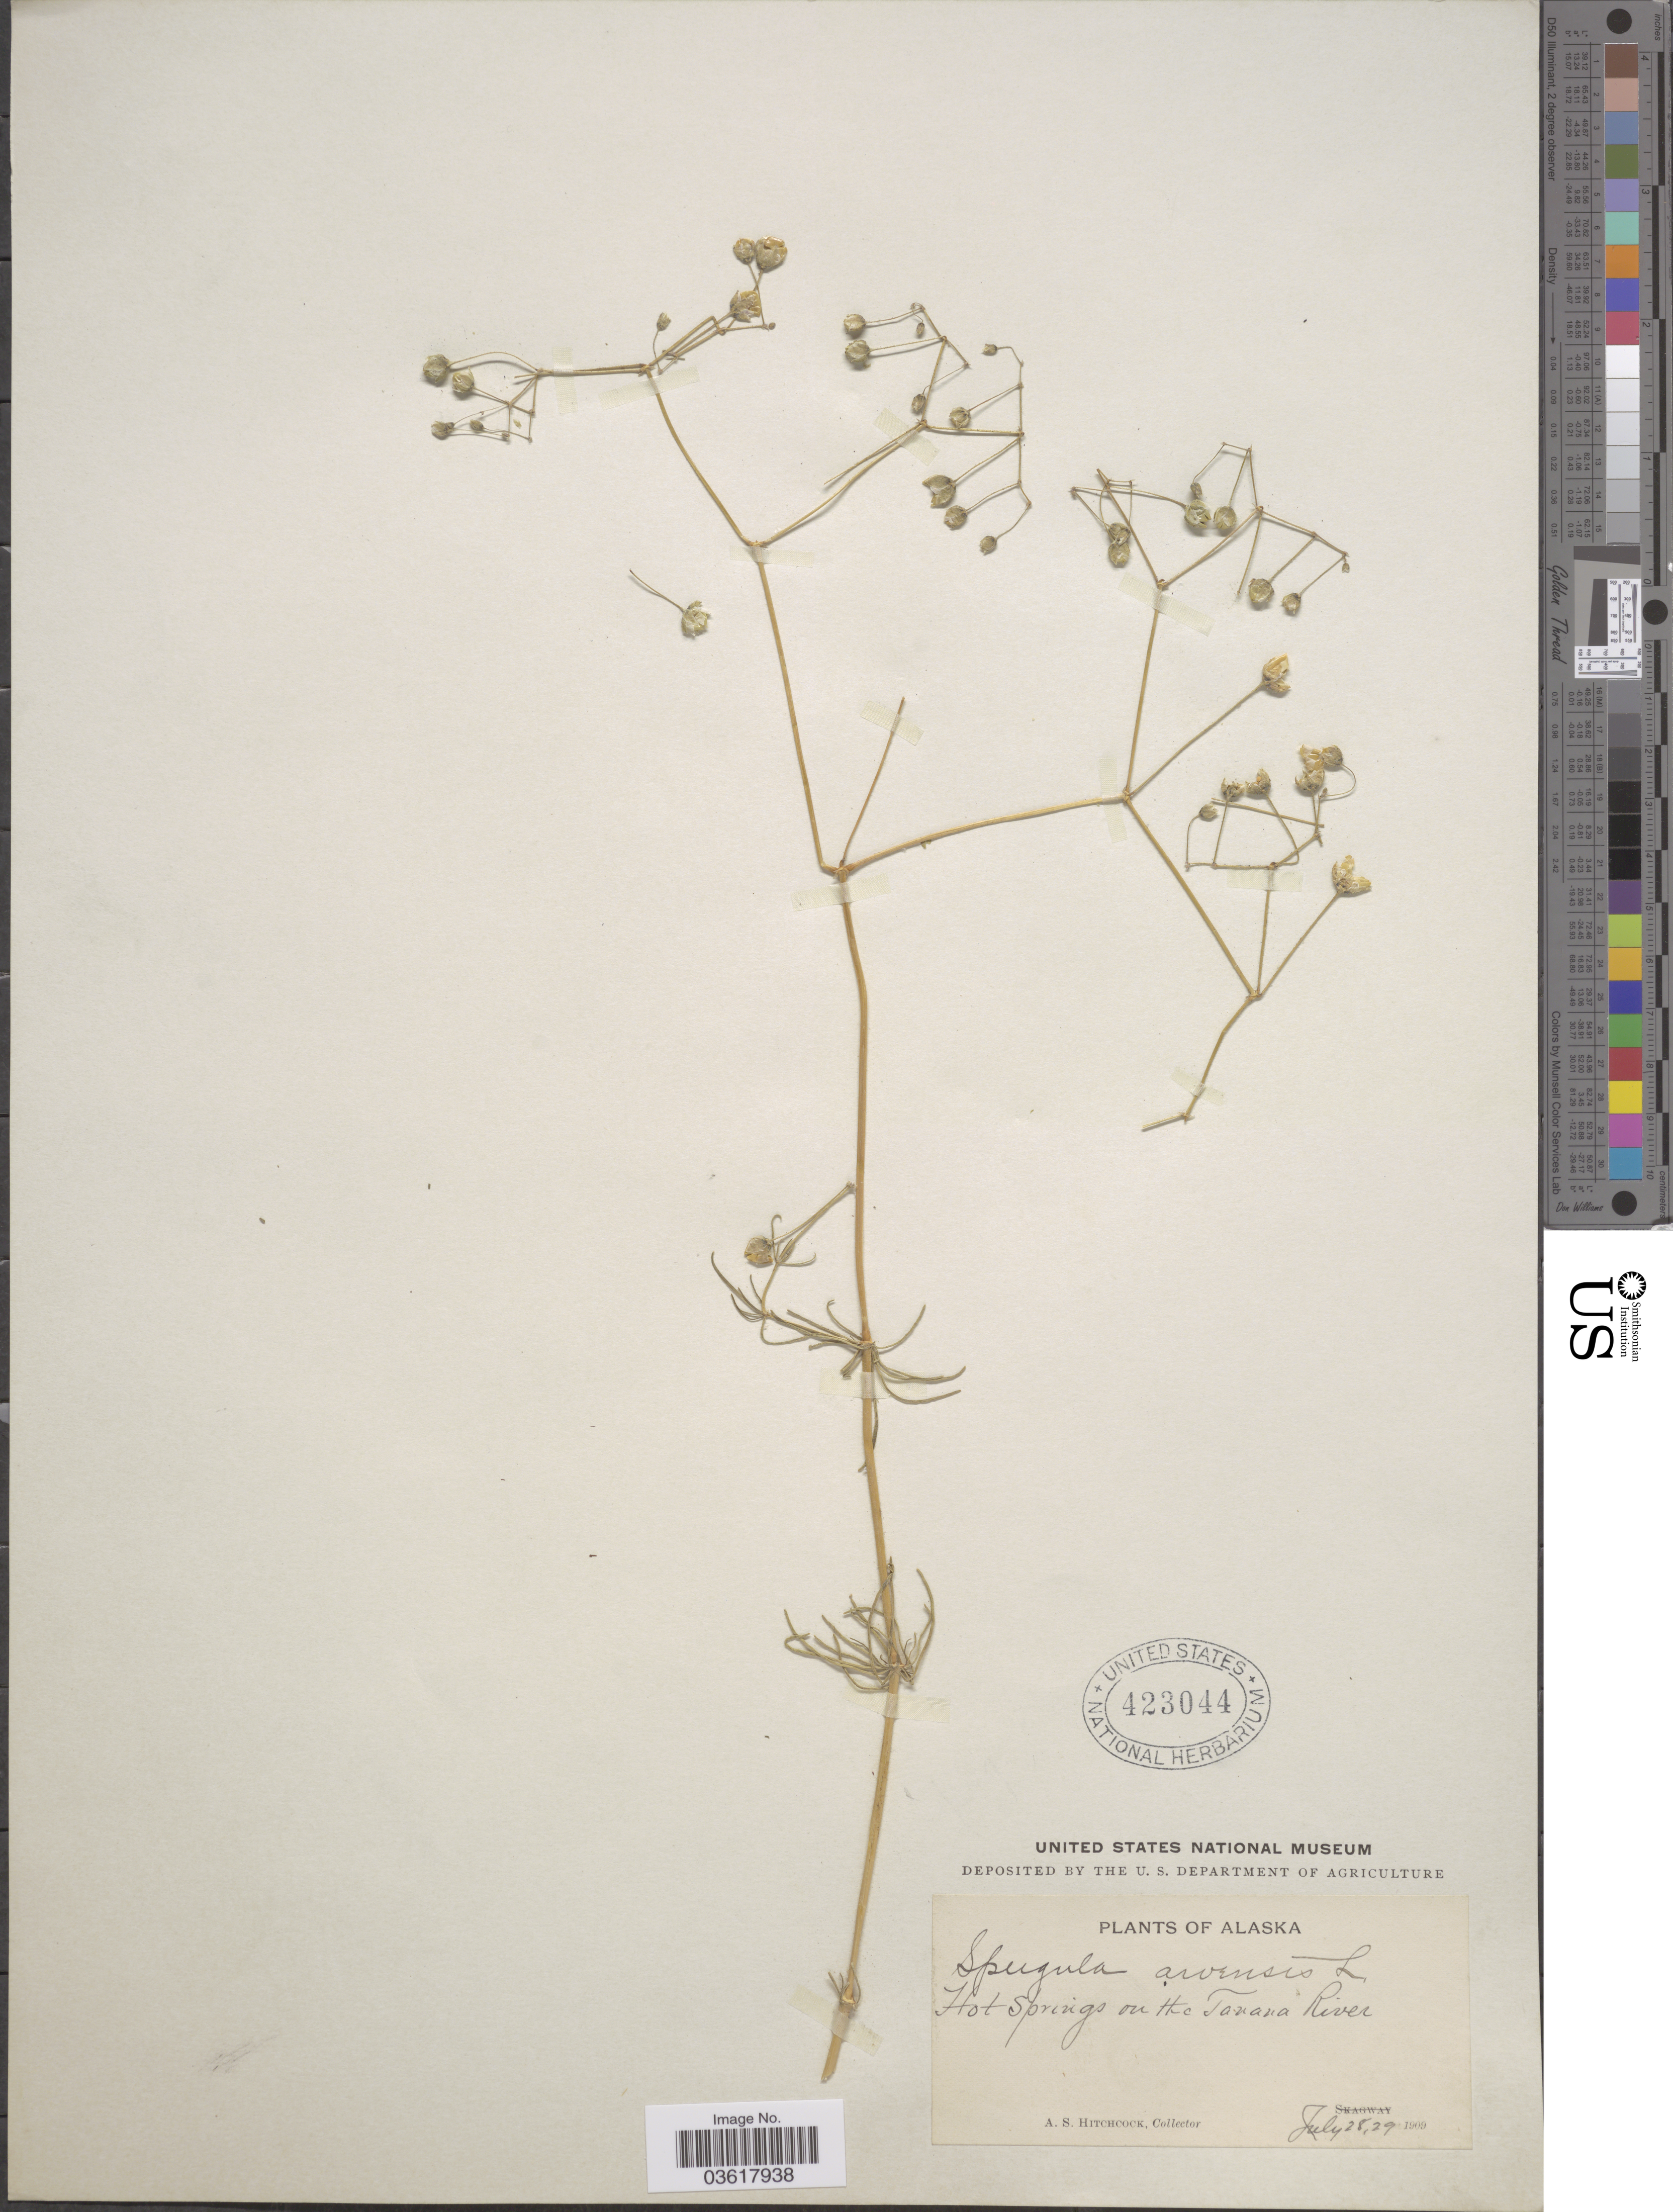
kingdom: Plantae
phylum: Tracheophyta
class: Magnoliopsida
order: Caryophyllales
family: Caryophyllaceae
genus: Spergula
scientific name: Spergula arvensis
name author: L.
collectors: A. S. Hitchcock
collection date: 1909-07-28/1909-07-29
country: United States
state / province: Alaska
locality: Hot Springs on the Tanana River.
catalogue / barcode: US 423044